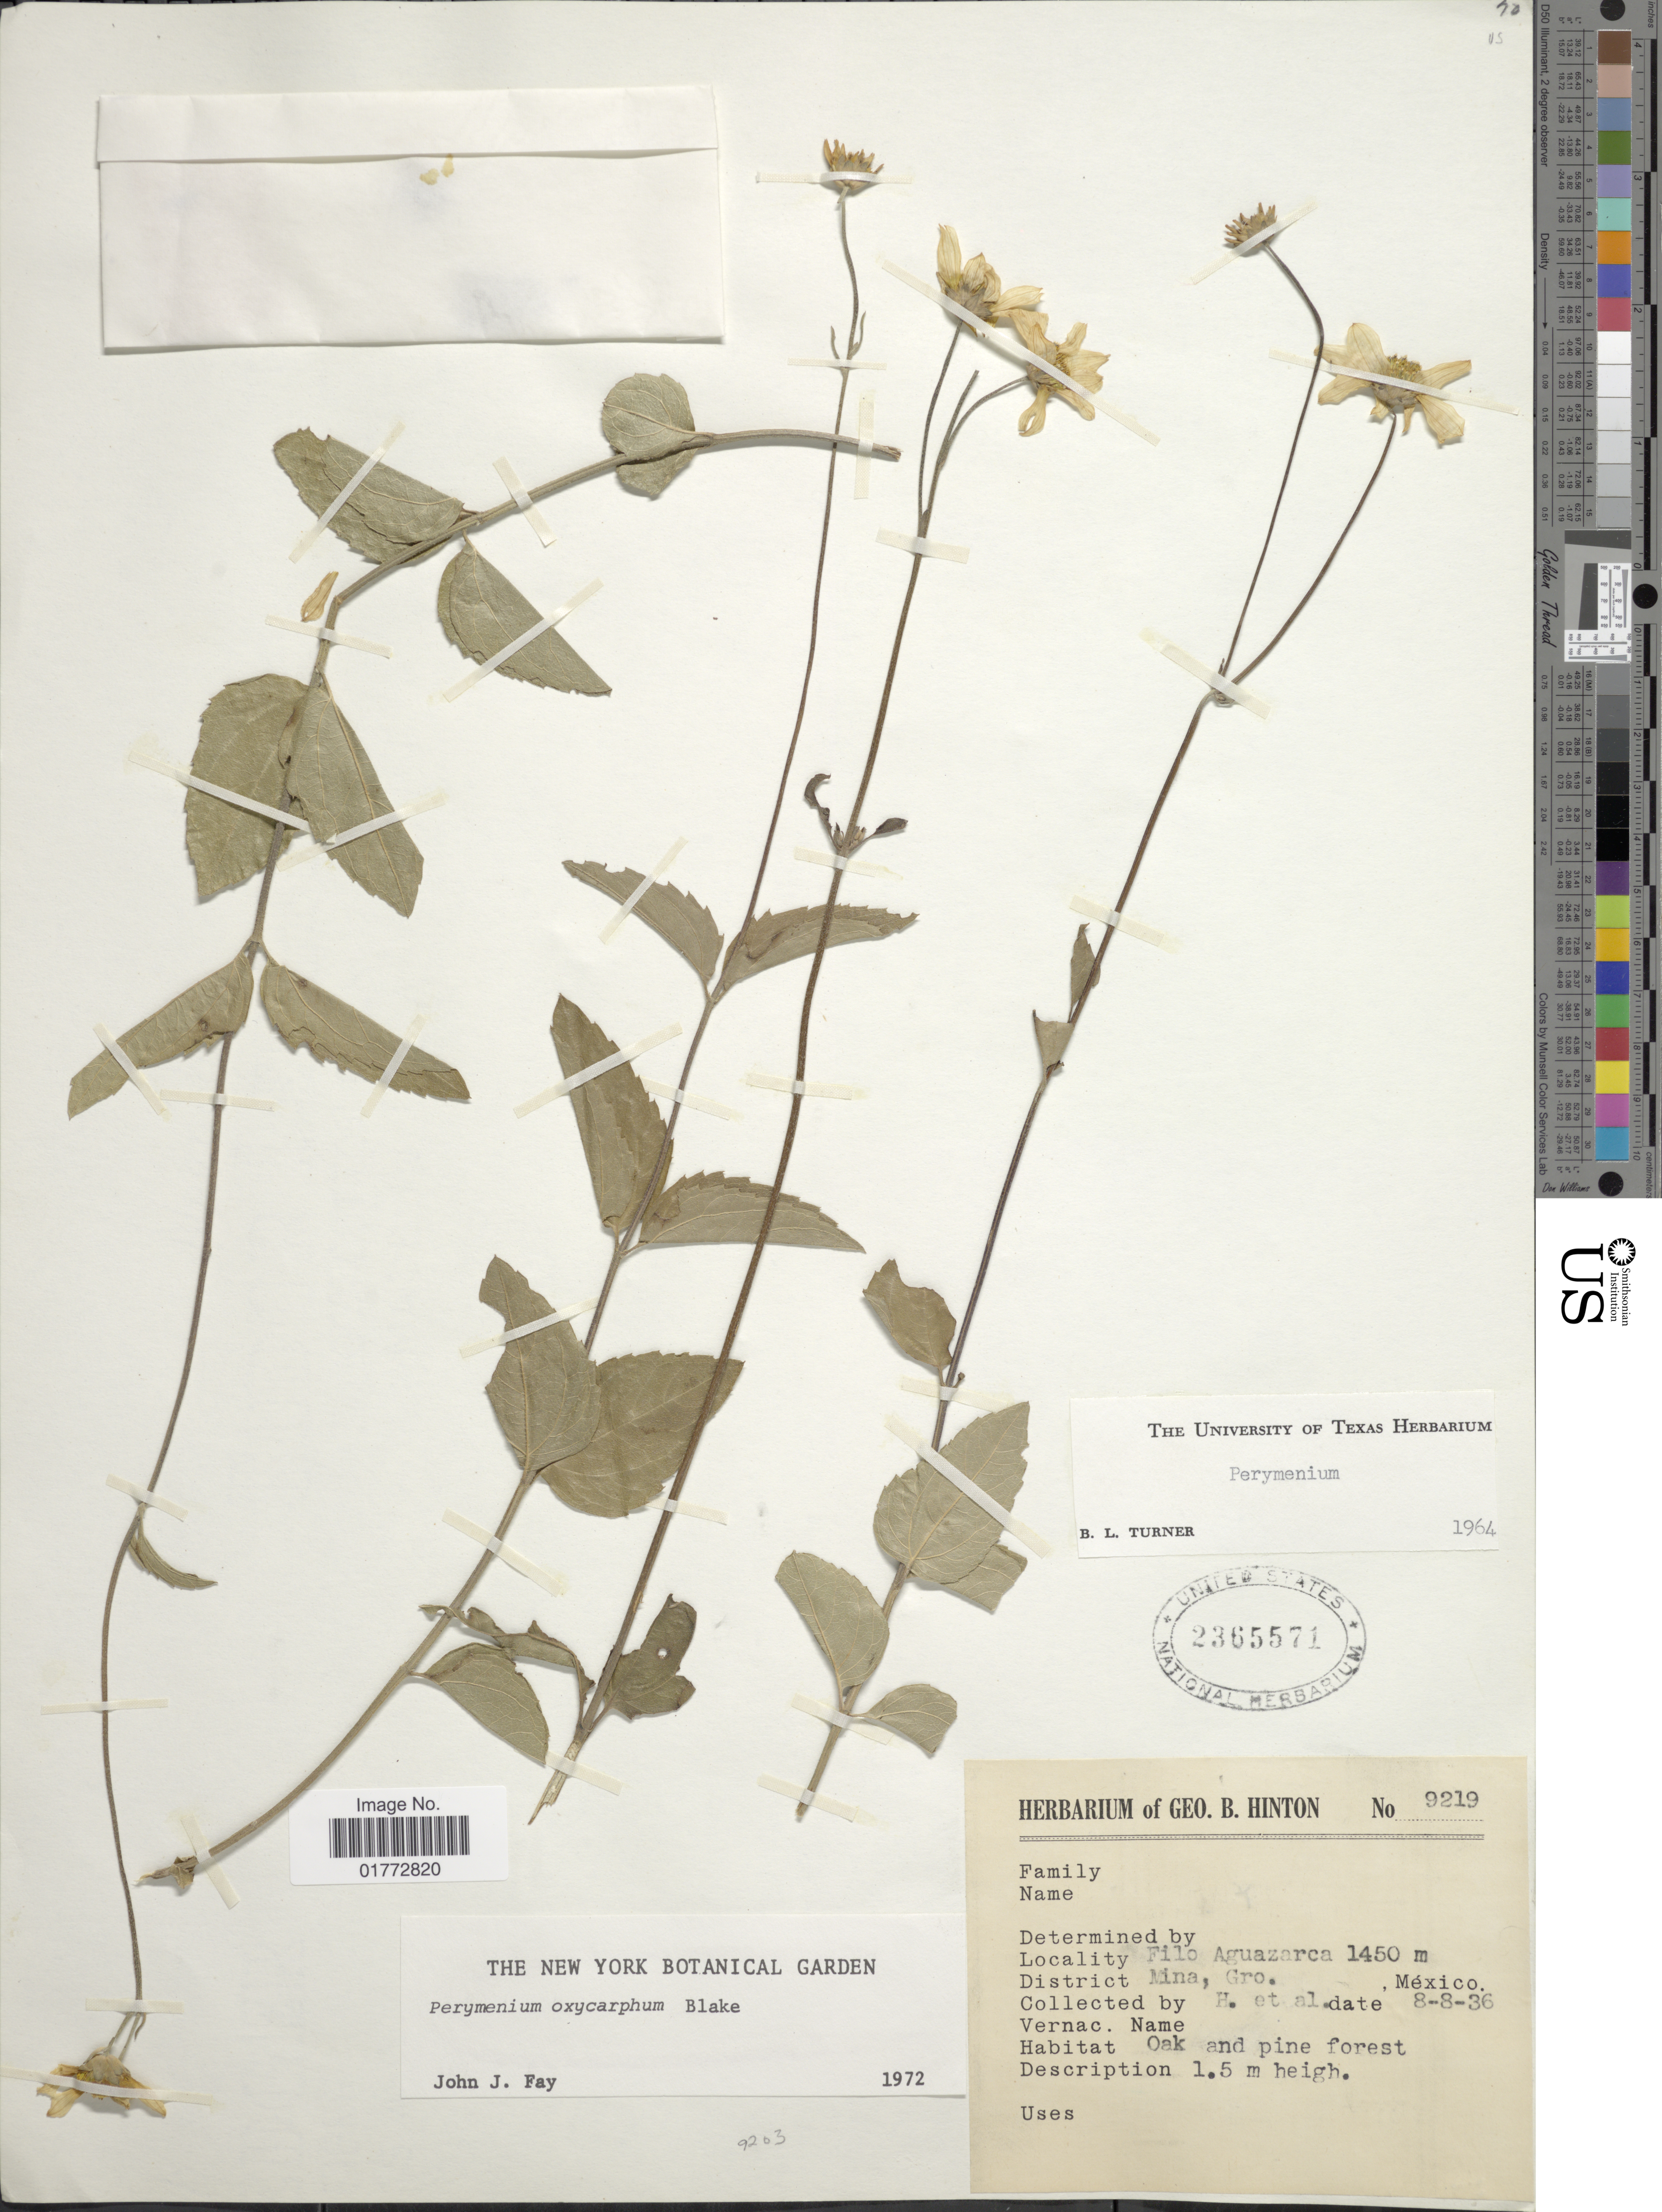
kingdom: Plantae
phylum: Tracheophyta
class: Magnoliopsida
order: Asterales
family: Asteraceae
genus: Perymenium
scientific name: Perymenium oxycarphum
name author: S.F. Blake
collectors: G. B. Hinton & et al.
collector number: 9219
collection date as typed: Transcribed d/m/y: 8/8/36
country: Mexico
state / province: Guerrero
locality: Filo Aguazarca, District Mina, Gro., México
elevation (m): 1450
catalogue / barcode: US 2365571